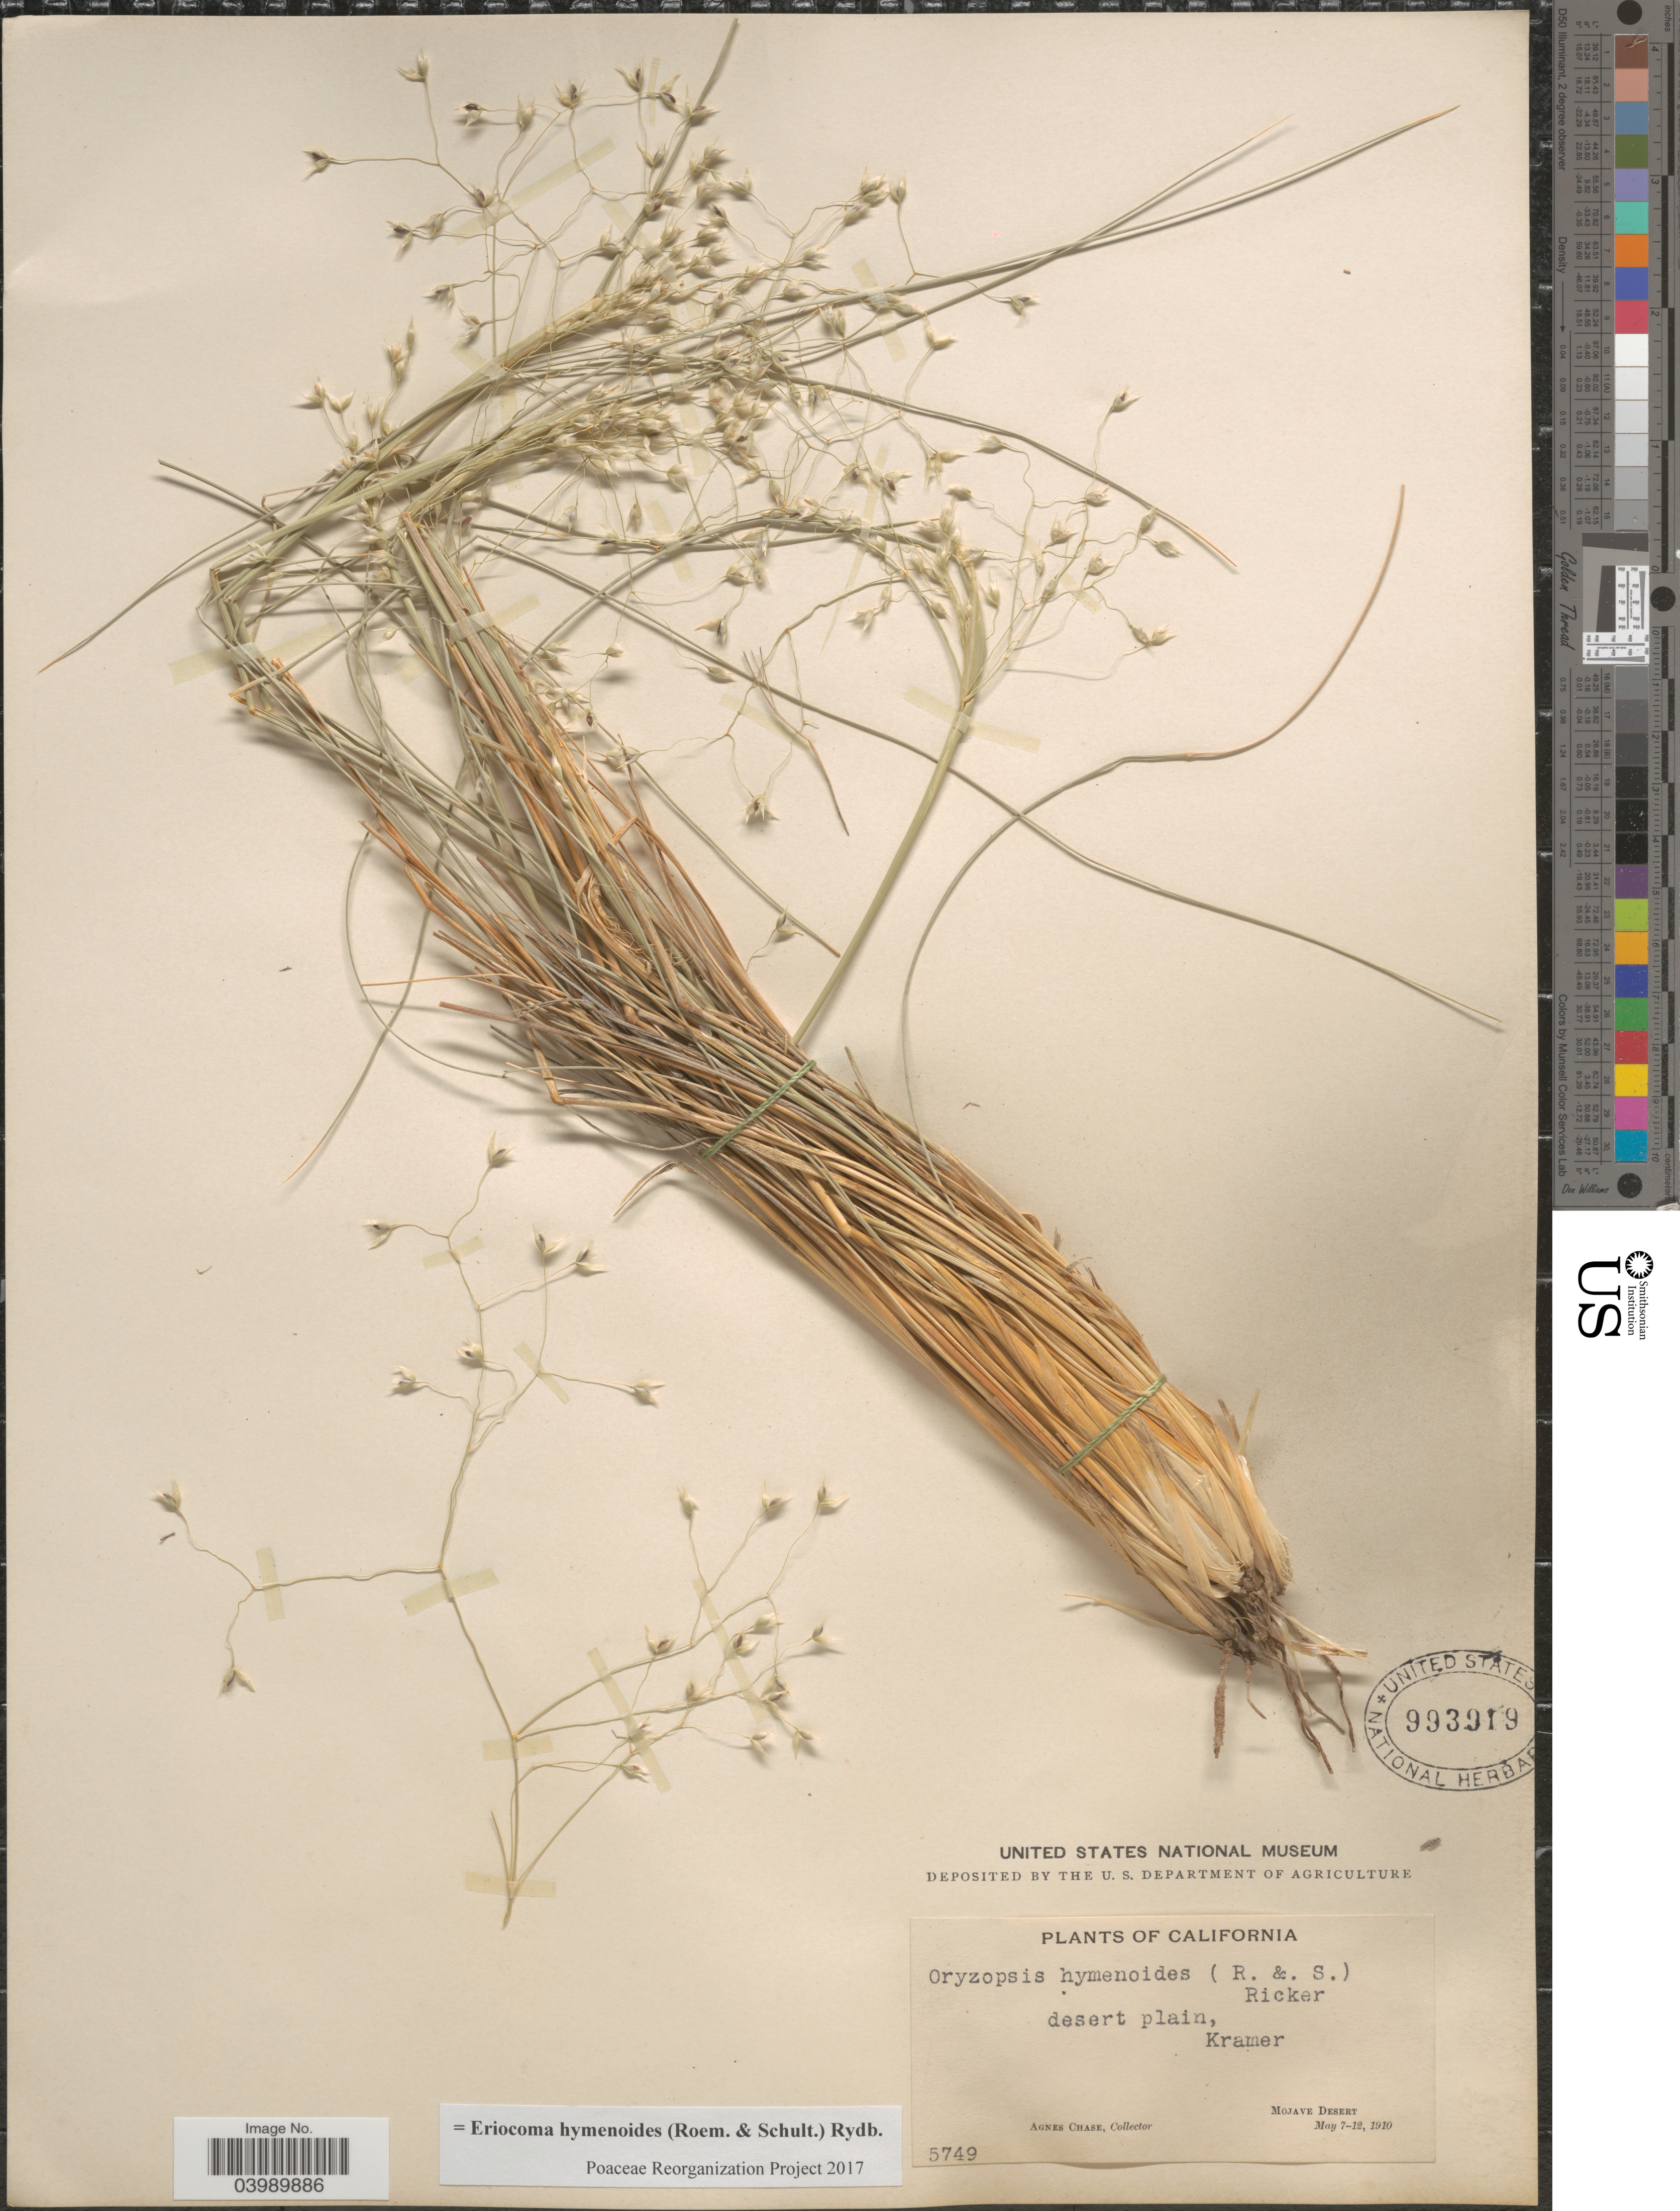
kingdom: Plantae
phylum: Tracheophyta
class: Liliopsida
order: Poales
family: Poaceae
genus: Eriocoma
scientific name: Eriocoma hymenoides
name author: (Roem. & Schult.) Rydb.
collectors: A. Chase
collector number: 5749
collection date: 1910-05-07/1910-05-12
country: United States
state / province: California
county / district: San Bernardino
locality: Desert plain, Kramer. Mojave Desert.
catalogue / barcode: US 993919